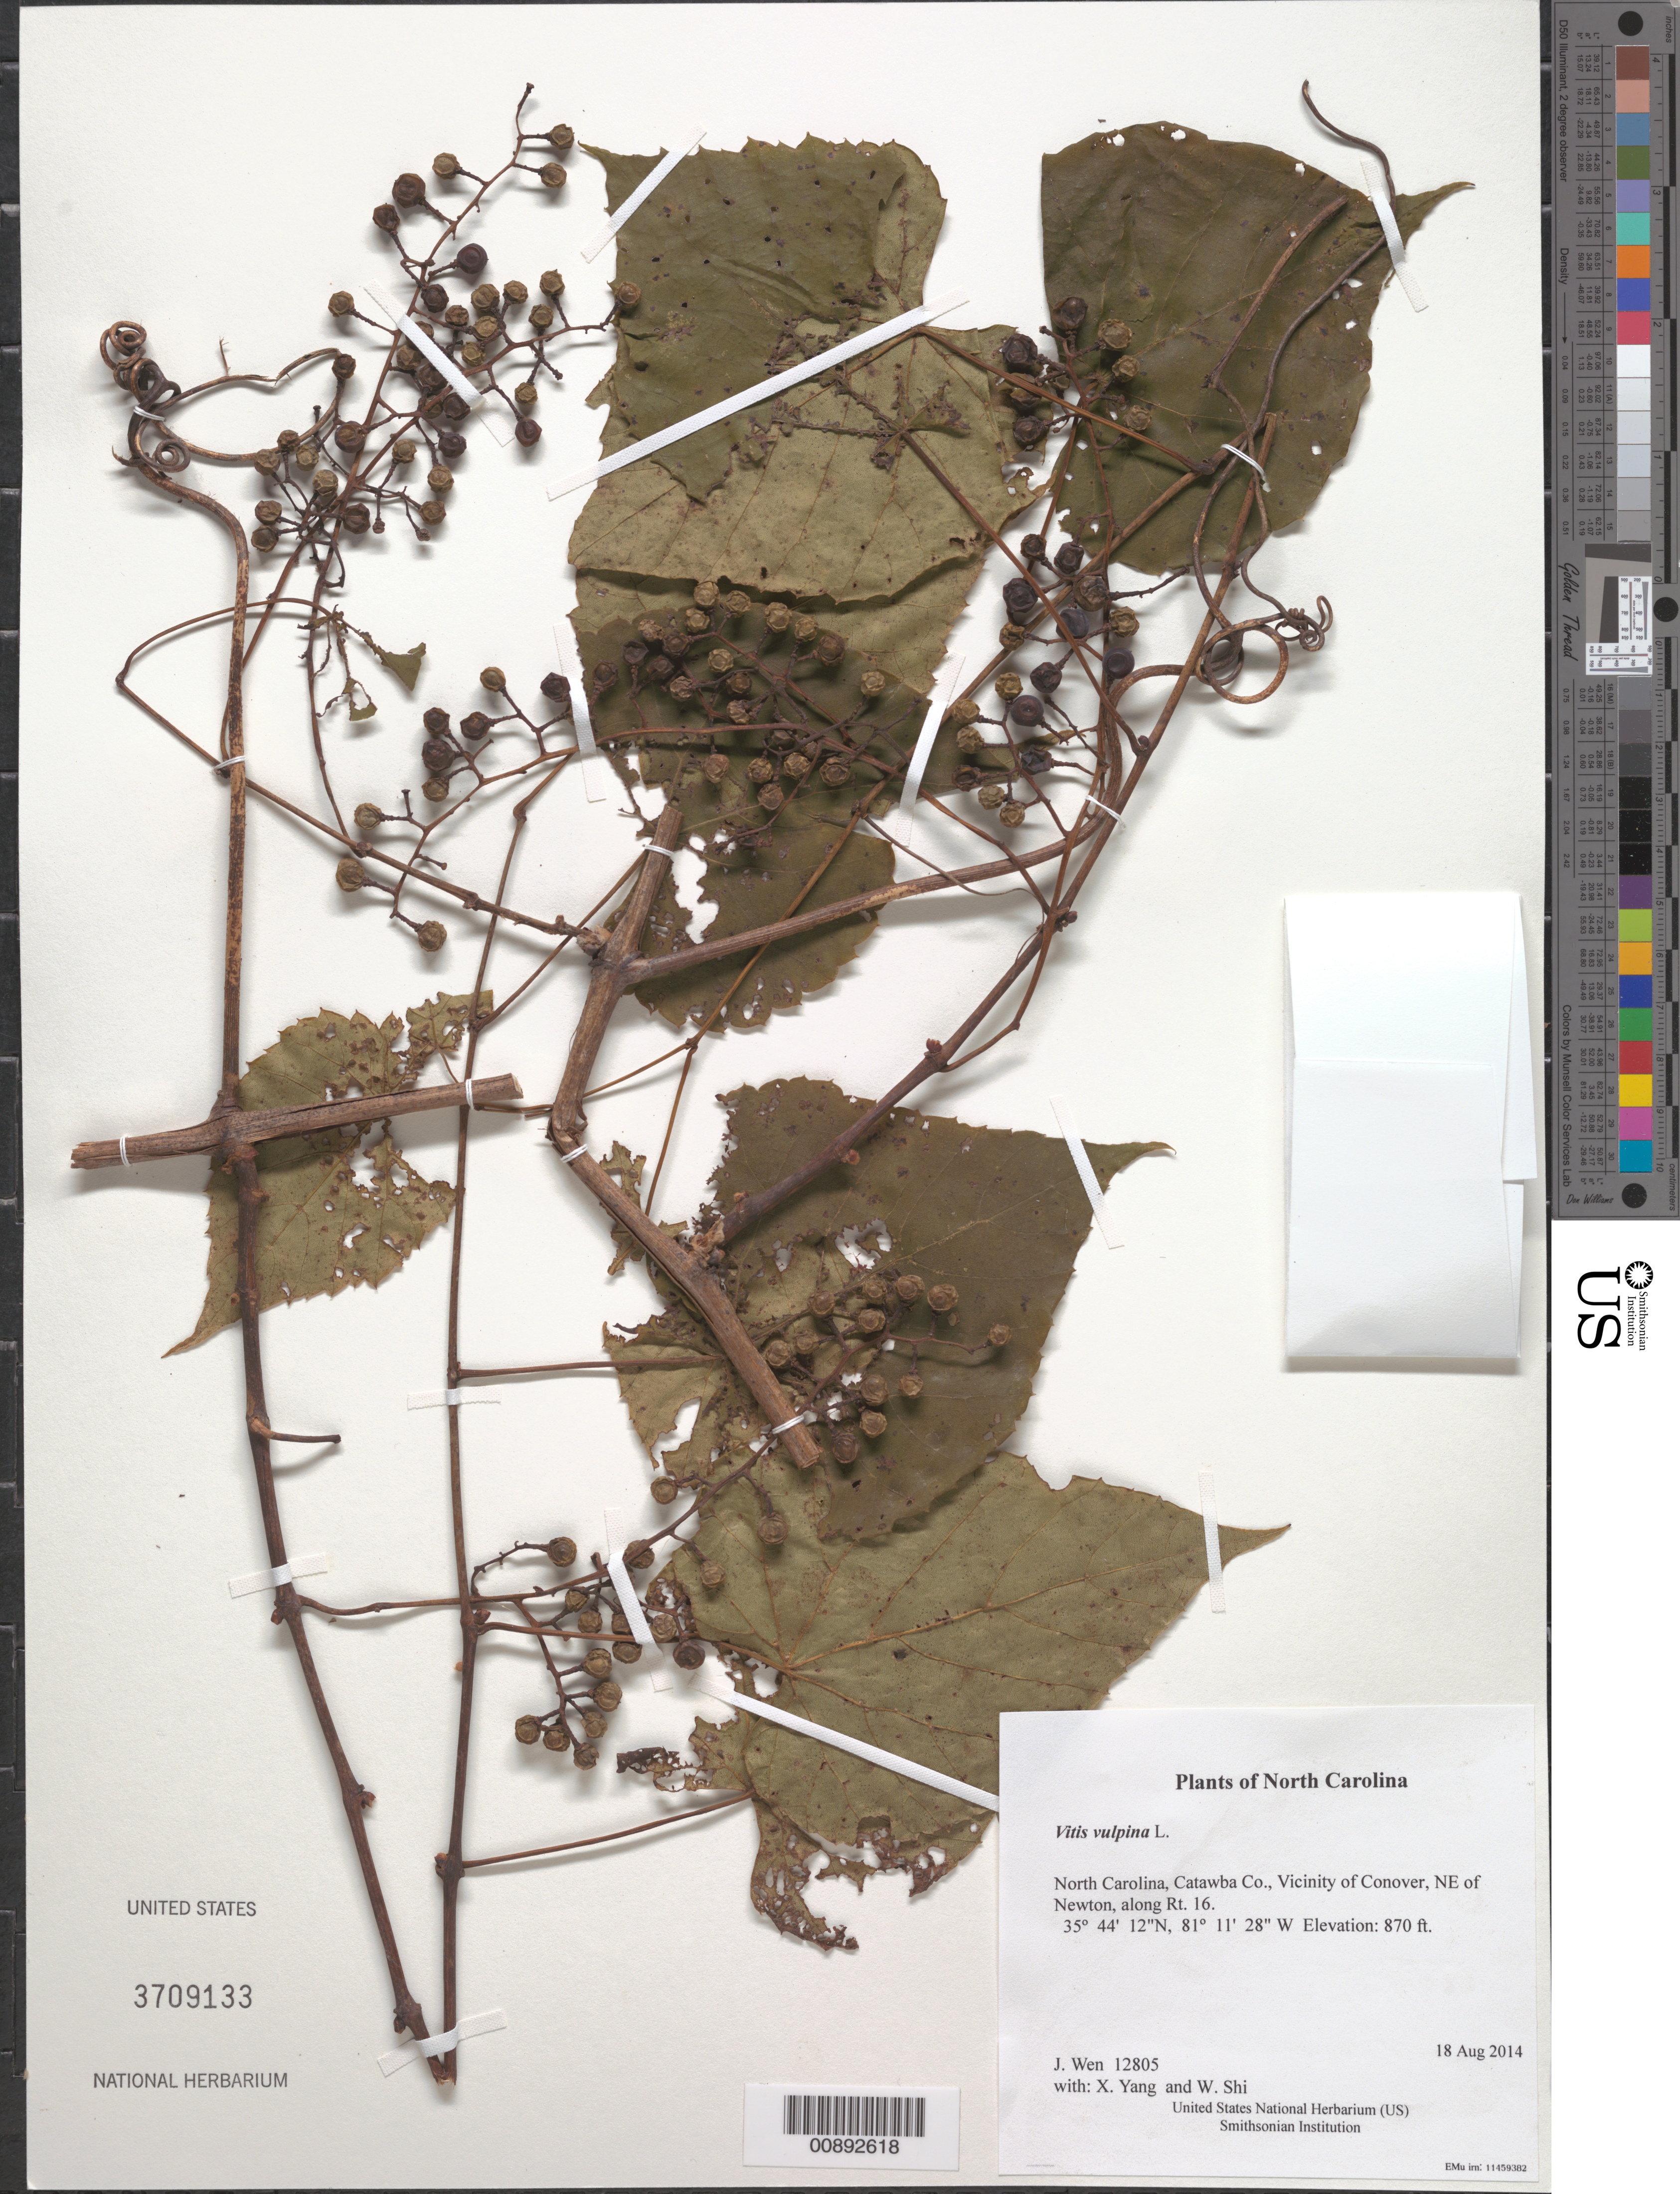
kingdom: Plantae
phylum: Tracheophyta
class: Magnoliopsida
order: Vitales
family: Vitaceae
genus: Vitis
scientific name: Vitis vulpina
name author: L.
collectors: J. Wen, X. Yang & W. Shi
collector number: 12805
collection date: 2014-08-18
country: United States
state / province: North Carolina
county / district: Catawba Co.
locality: Vicinity of Conover, NE of Newton, along Rt. 16.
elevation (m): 265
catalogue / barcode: US 3709133